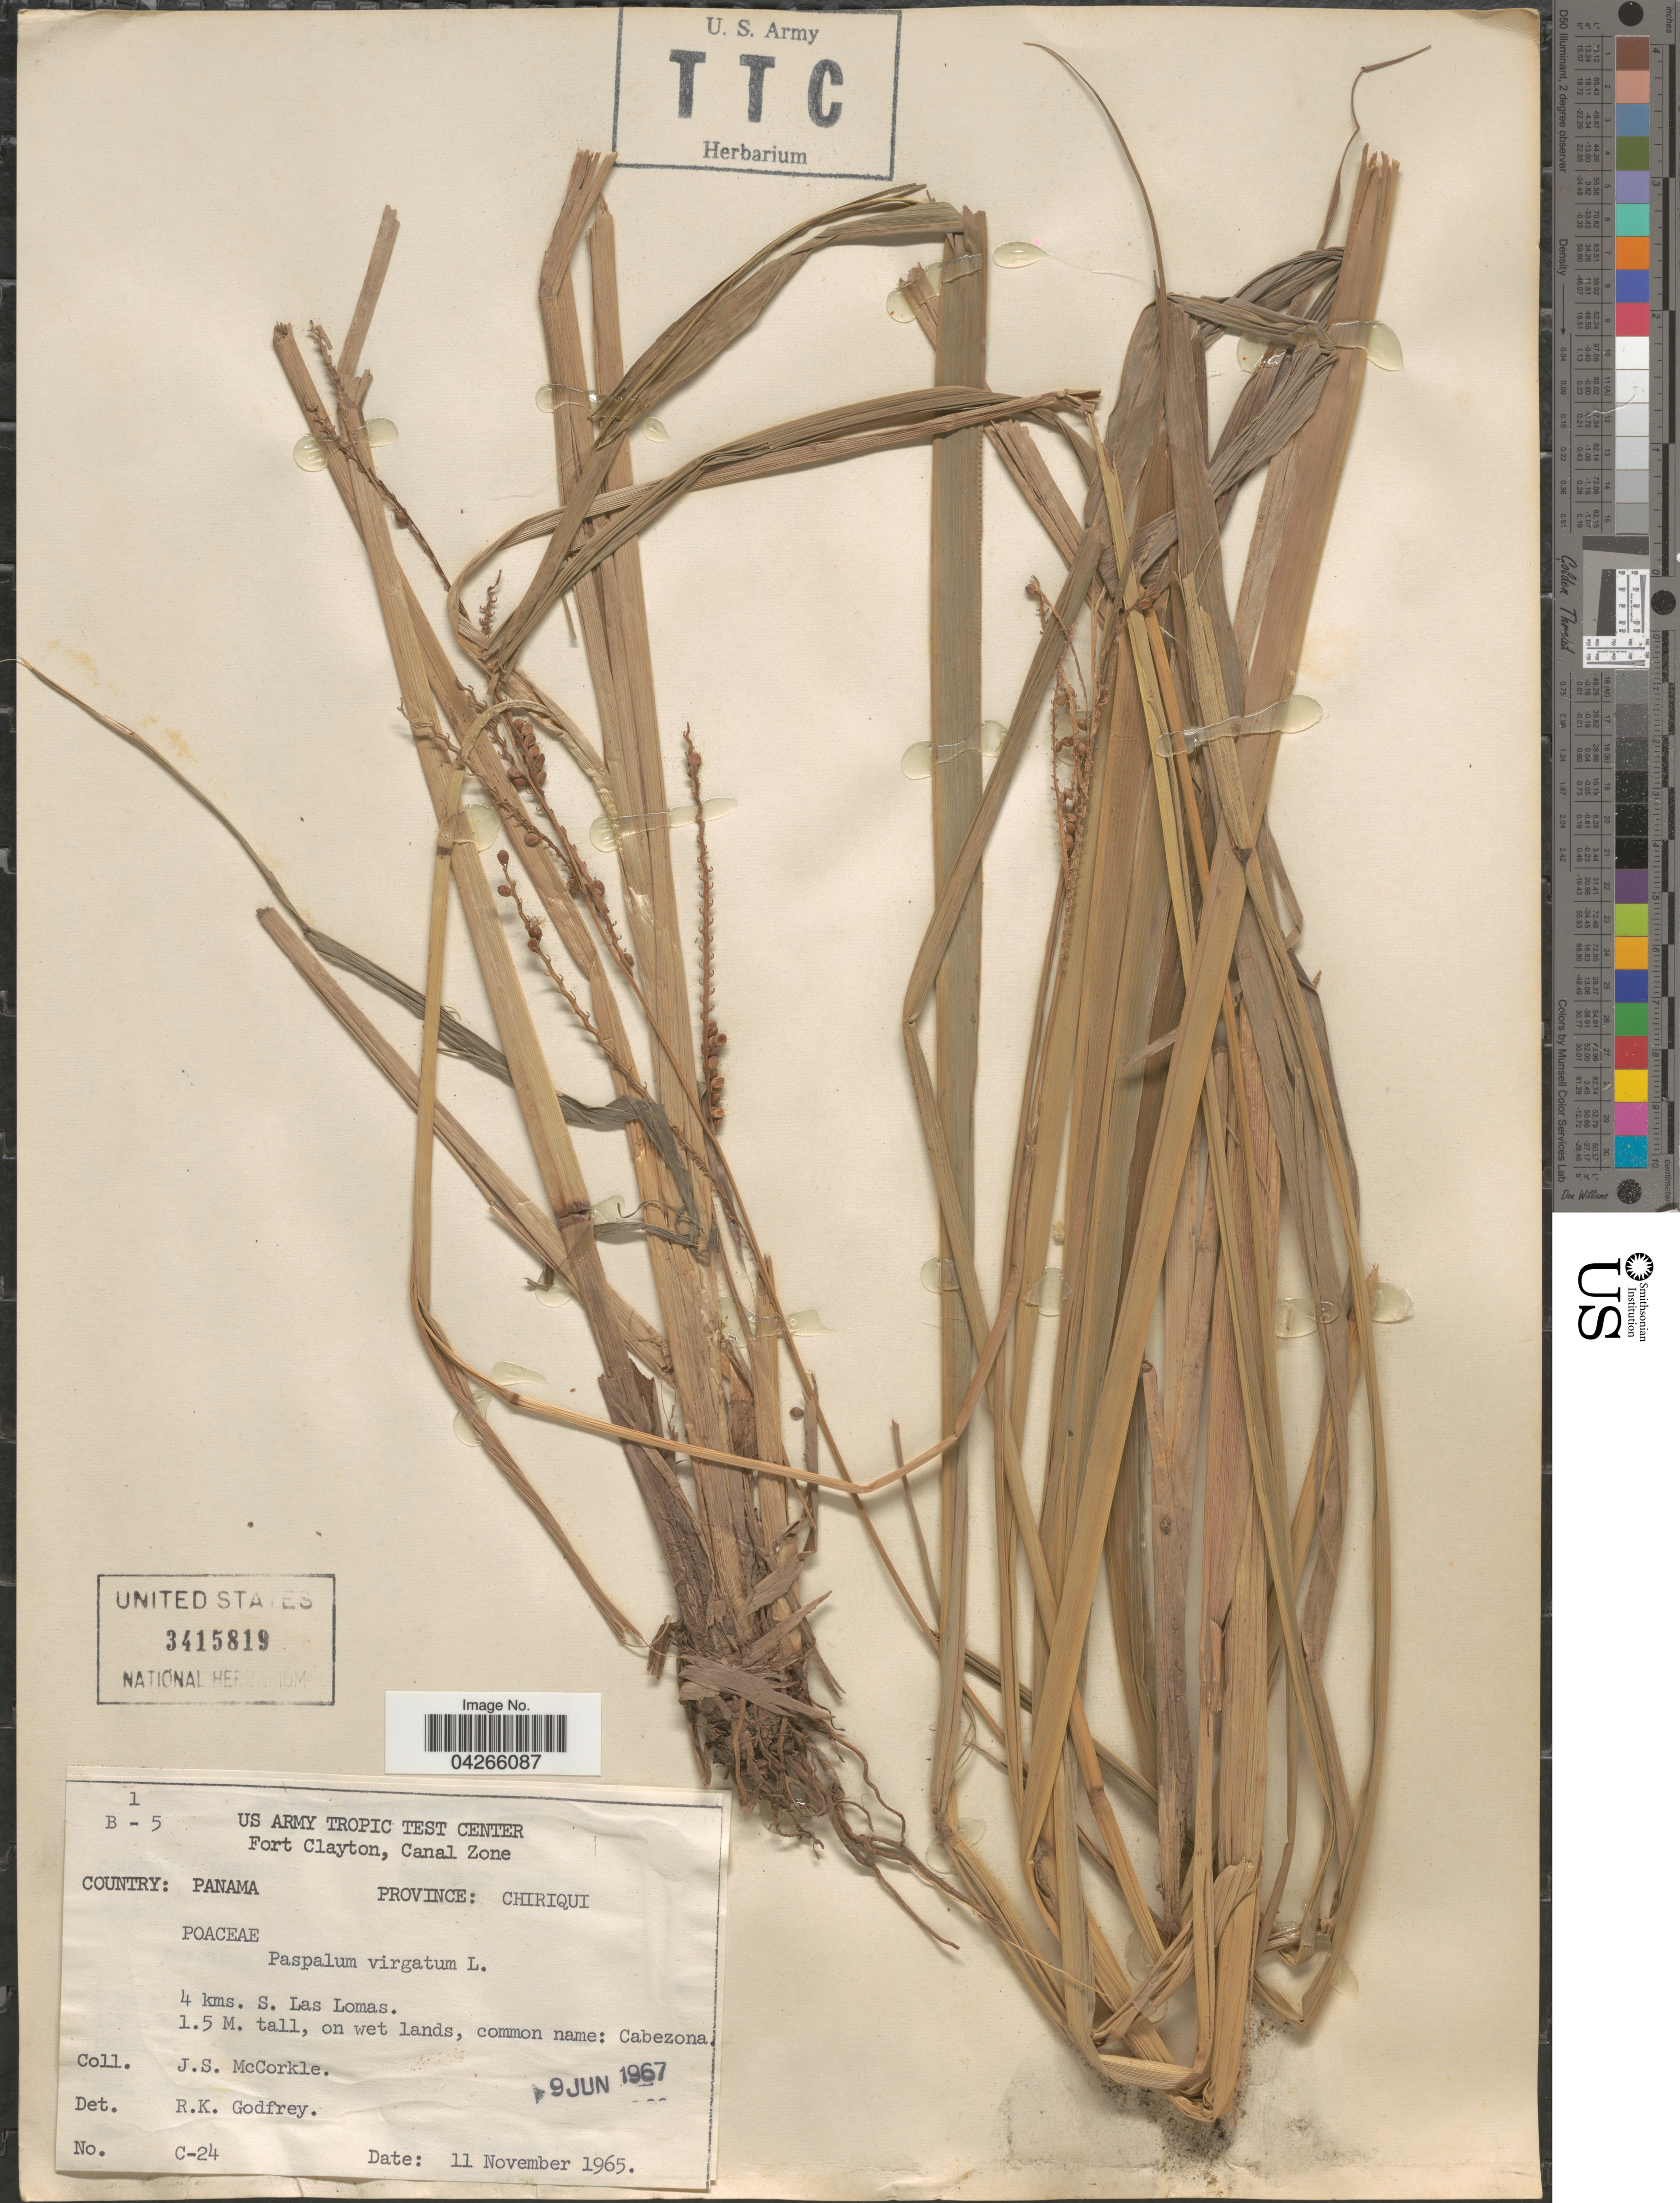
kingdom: Plantae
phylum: Tracheophyta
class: Liliopsida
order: Poales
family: Poaceae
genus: Paspalum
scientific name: Paspalum virgatum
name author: L.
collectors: J. McCorkle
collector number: C-24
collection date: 1965-11-11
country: Panama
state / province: Chiriqui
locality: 4 kms. S. Las Lomas.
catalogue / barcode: US 3415819